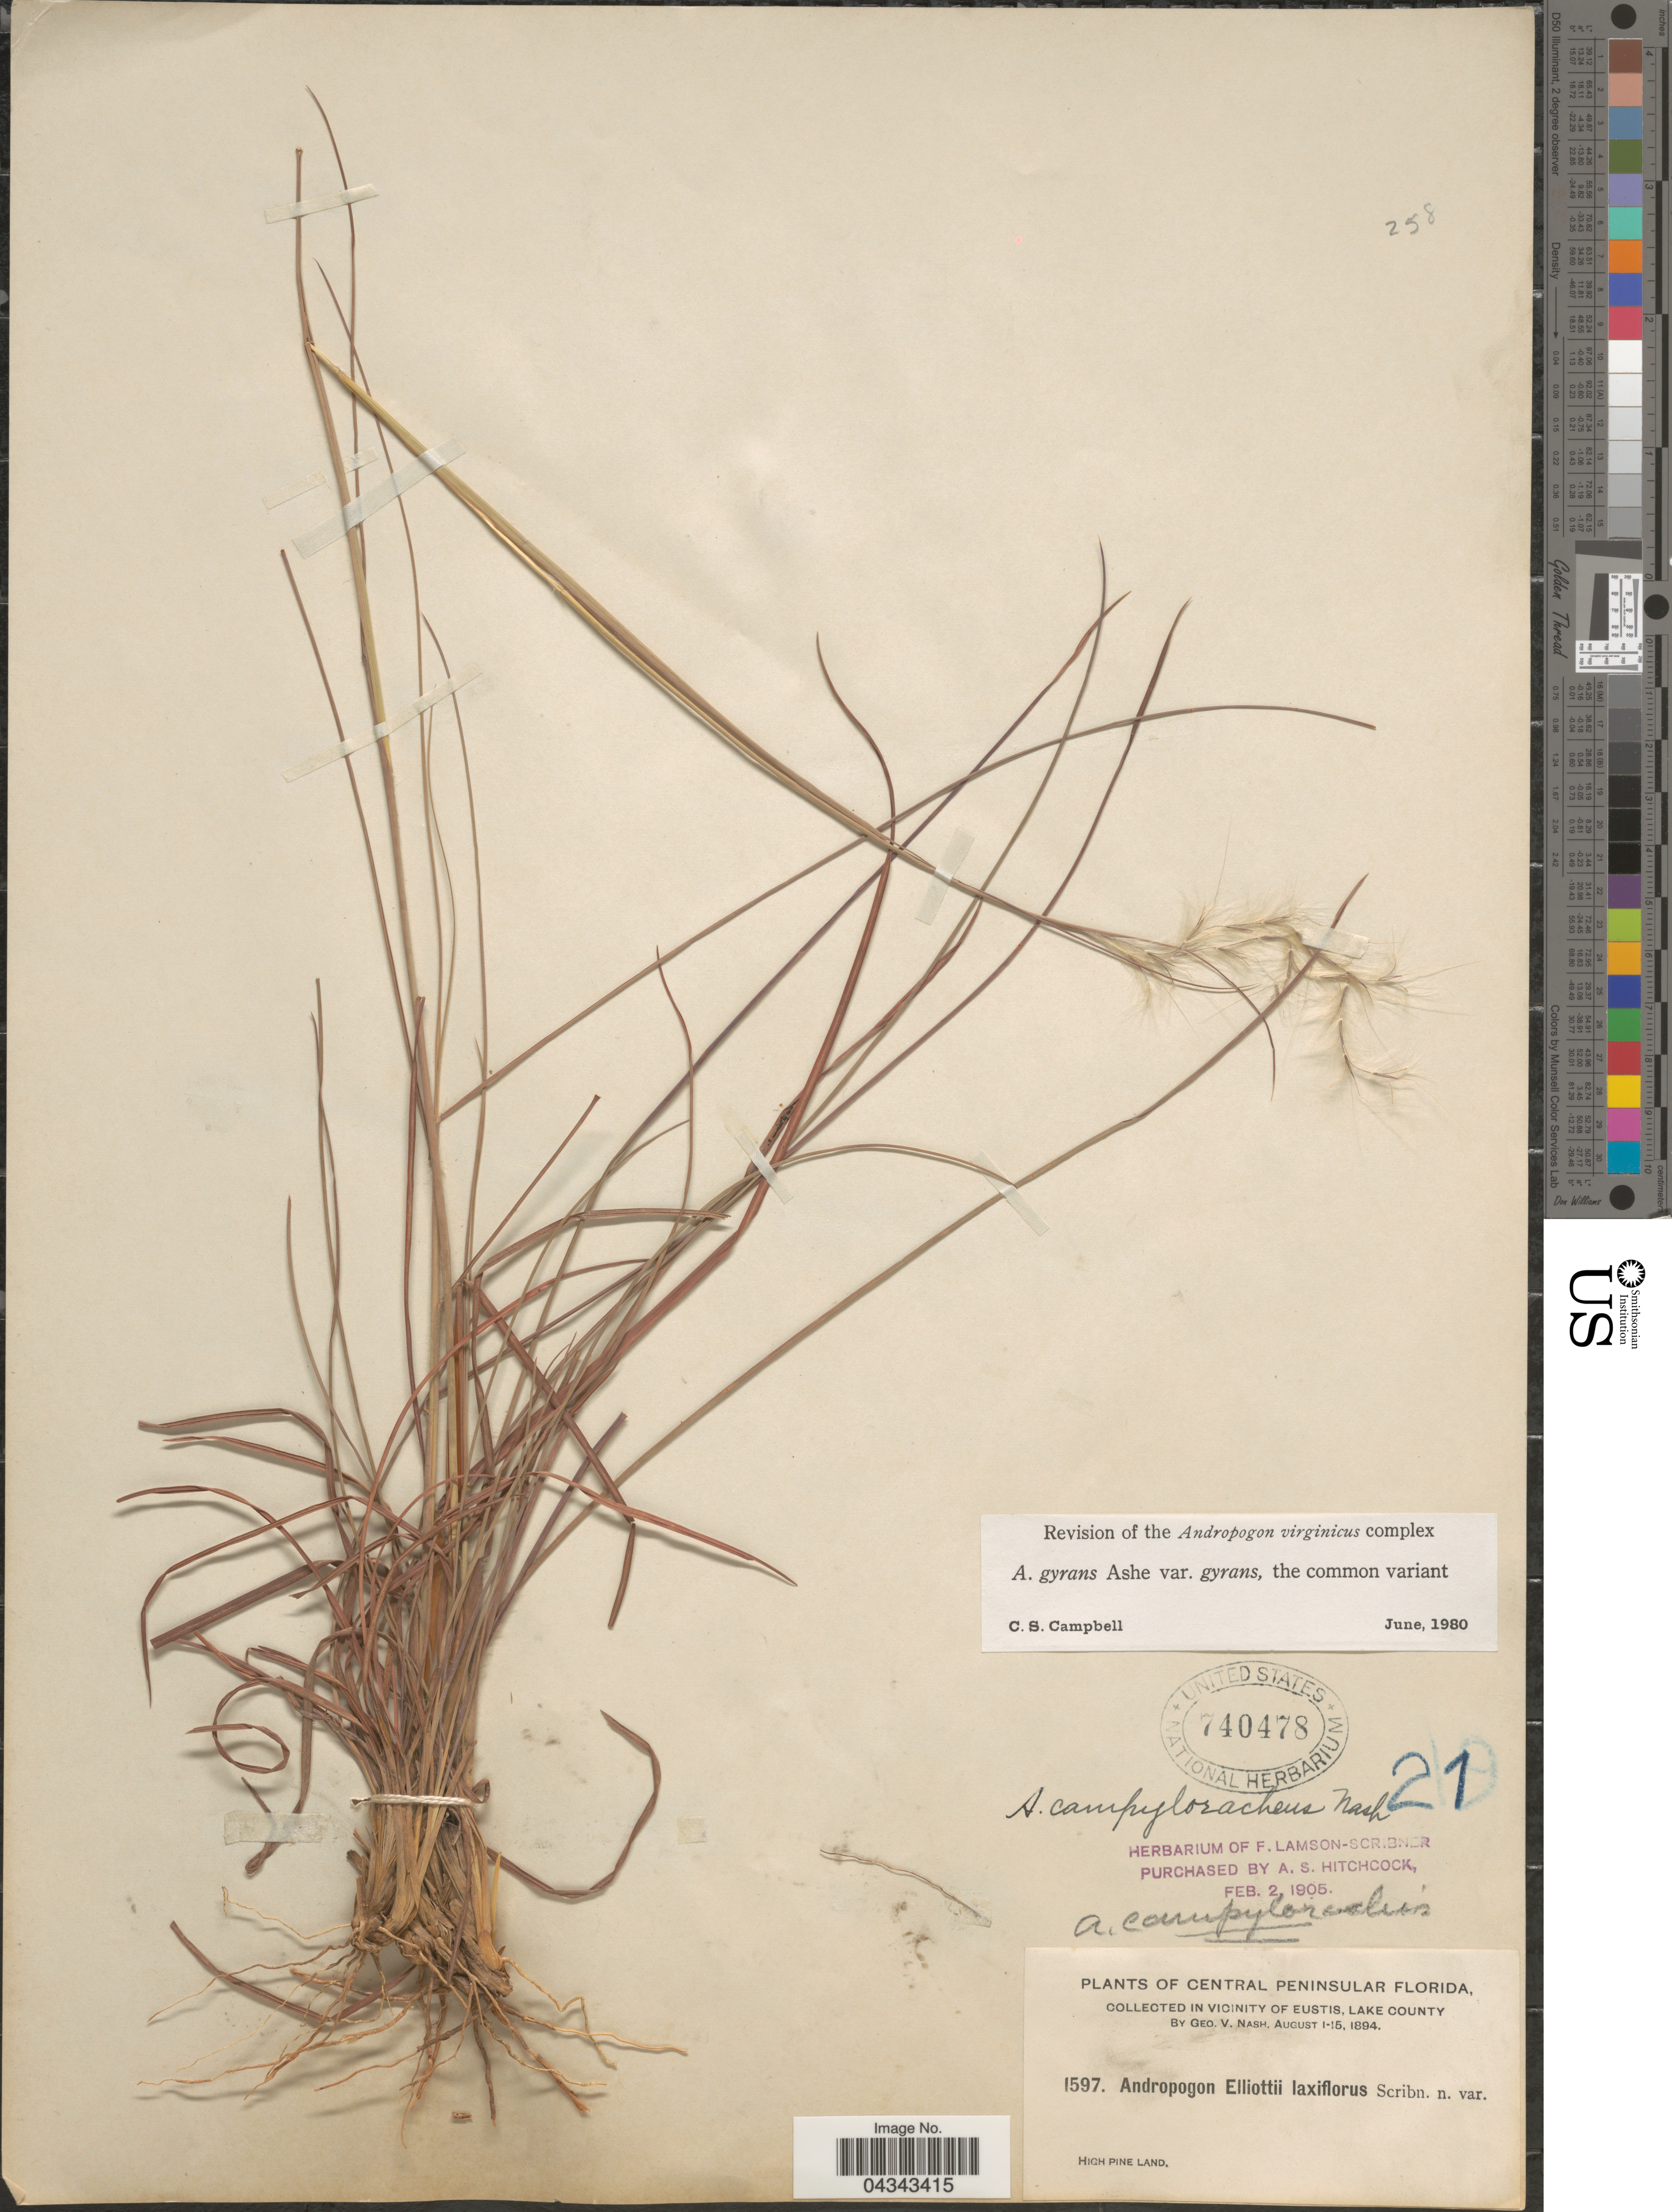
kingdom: Plantae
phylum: Tracheophyta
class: Liliopsida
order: Poales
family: Poaceae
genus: Andropogon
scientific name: Andropogon gyrans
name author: Ashe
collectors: G. V. Nash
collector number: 1597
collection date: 1894-08-01/1894-08-15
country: United States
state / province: Florida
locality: Central Peninsular Florida. In Vicinity of Eustis, Lake County. High Pine Land.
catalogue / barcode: US 740478